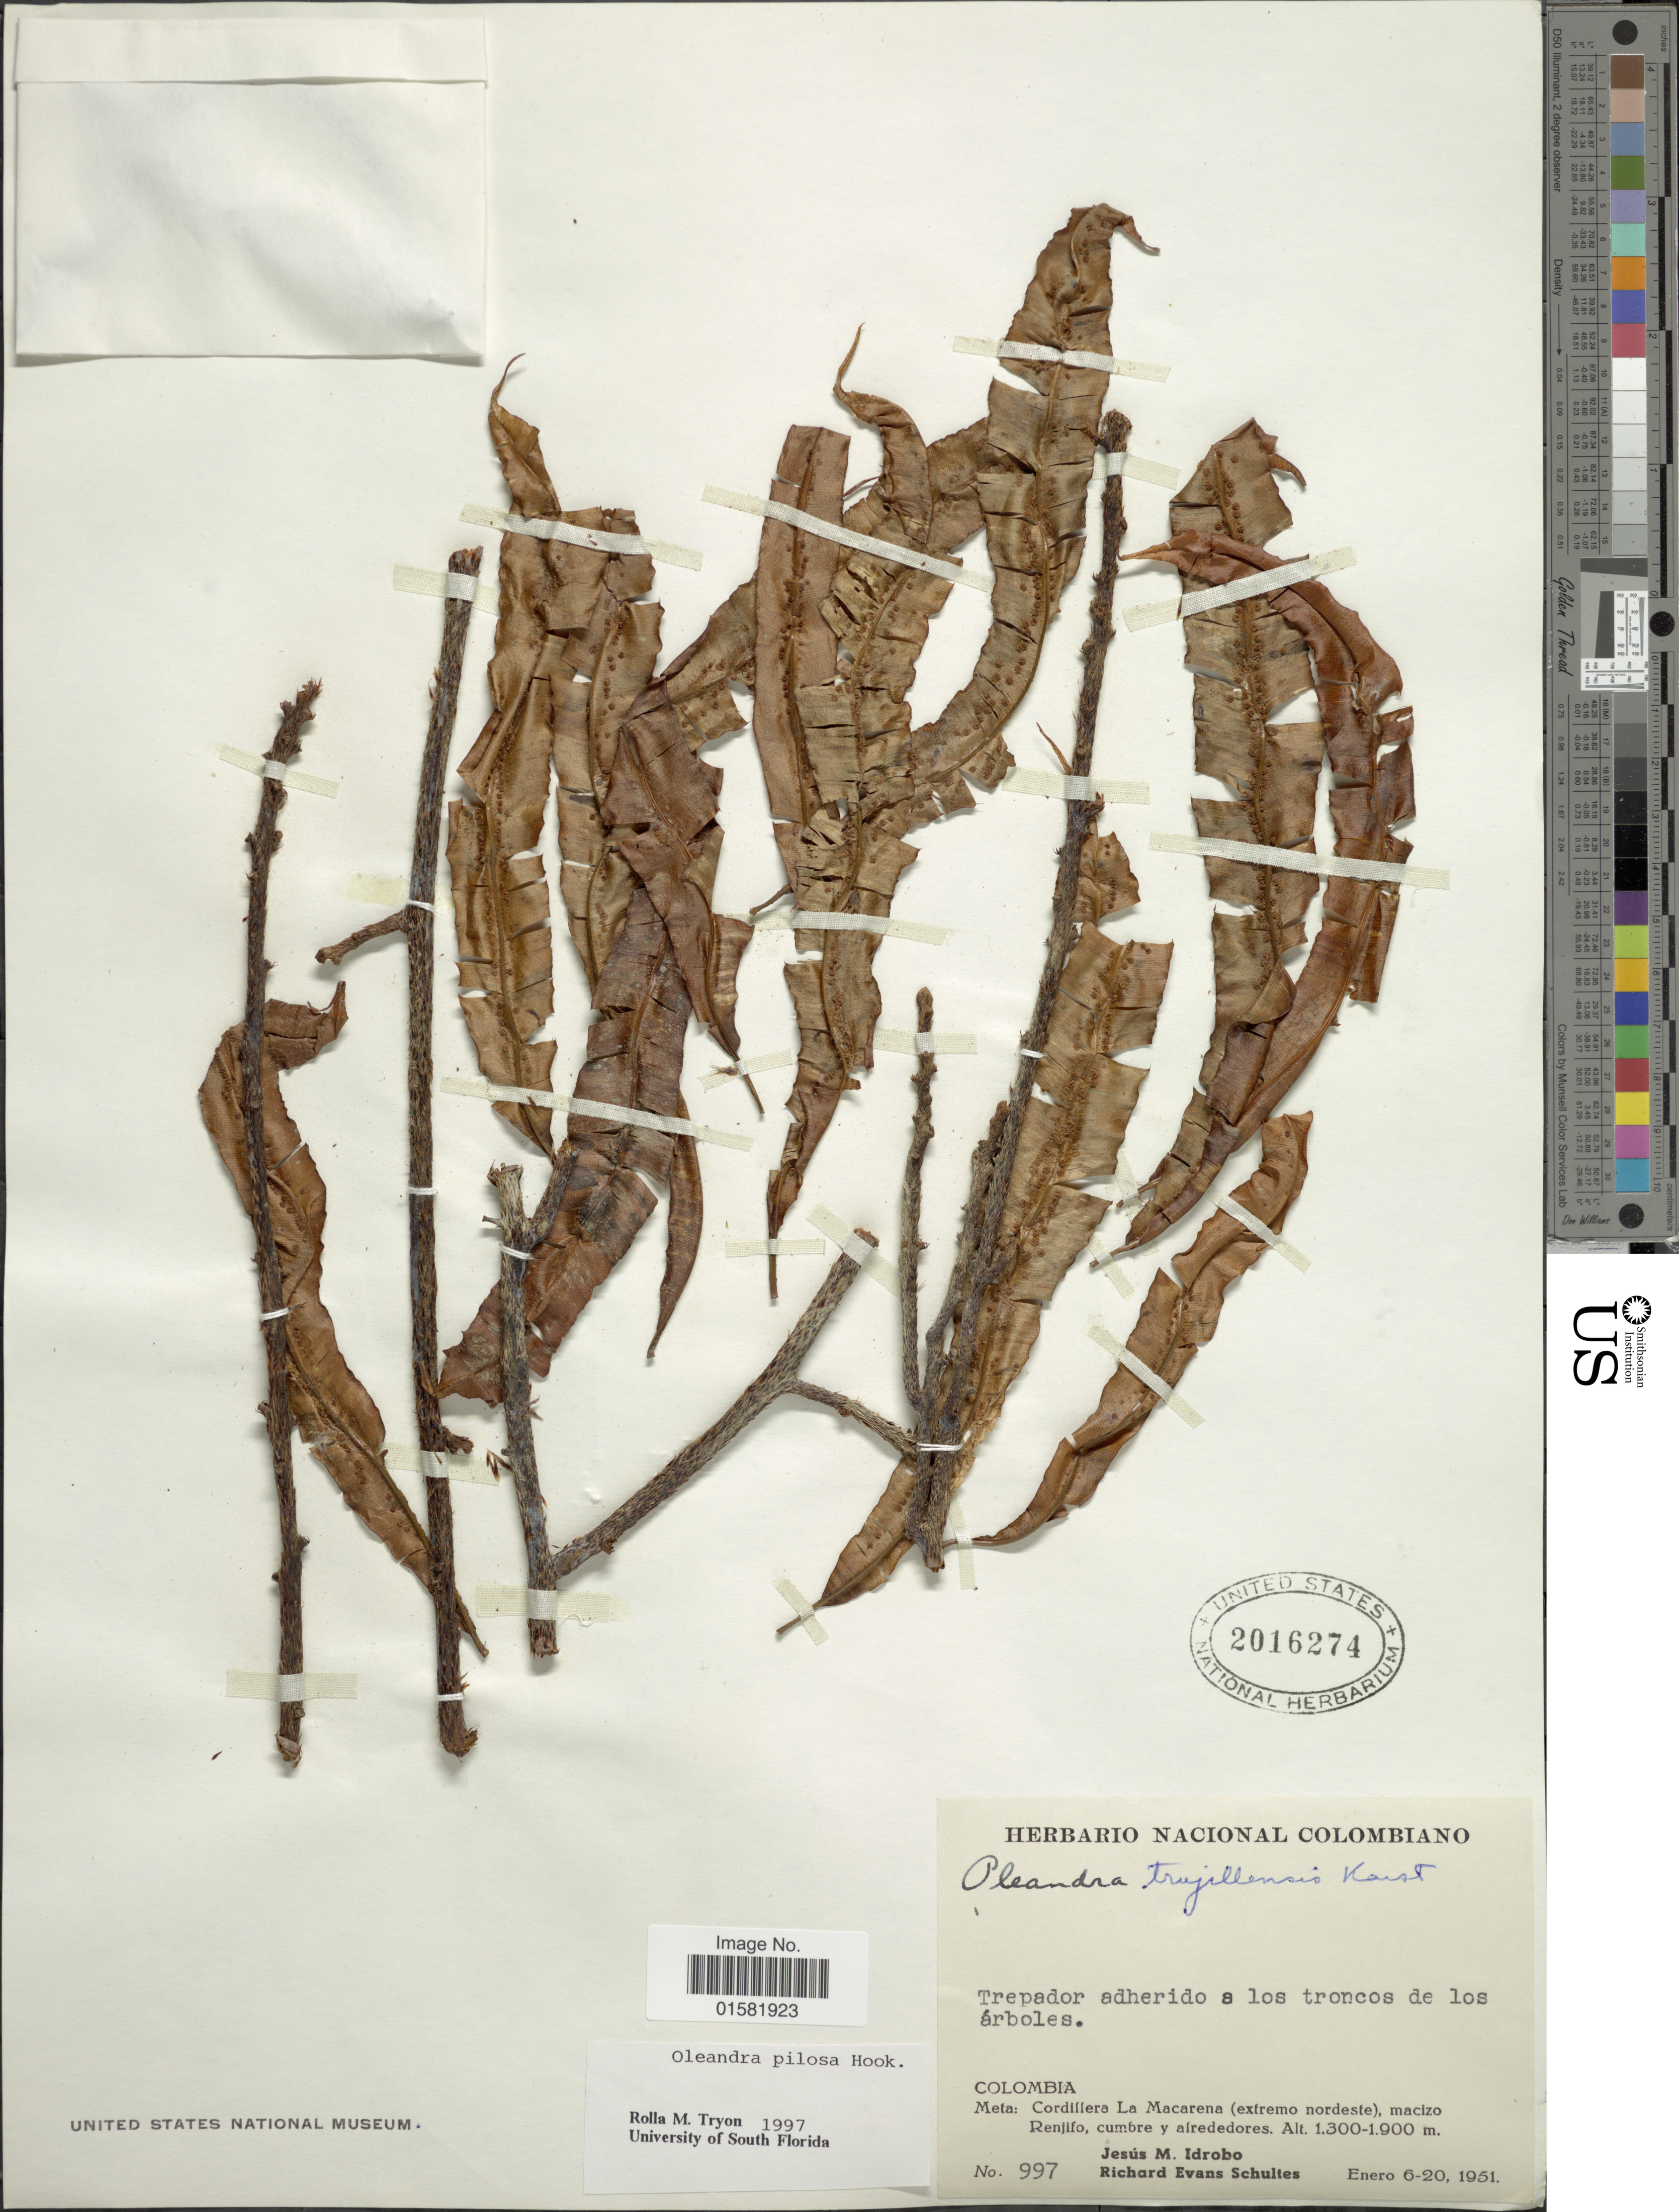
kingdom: Plantae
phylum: Tracheophyta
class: Polypodiopsida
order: Polypodiales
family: Oleandraceae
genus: Oleandra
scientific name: Oleandra pilosa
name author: Hook.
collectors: J. M. Idrobo & R. E. Schultes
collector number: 997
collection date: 1951-01-06/1951-01-20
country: Colombia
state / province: Meta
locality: Colombia, Meta: Cordillera La Macarena (extremo nordeste), macizo Renjifo, cumbre y alrededores.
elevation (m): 1300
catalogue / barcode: US 2016274